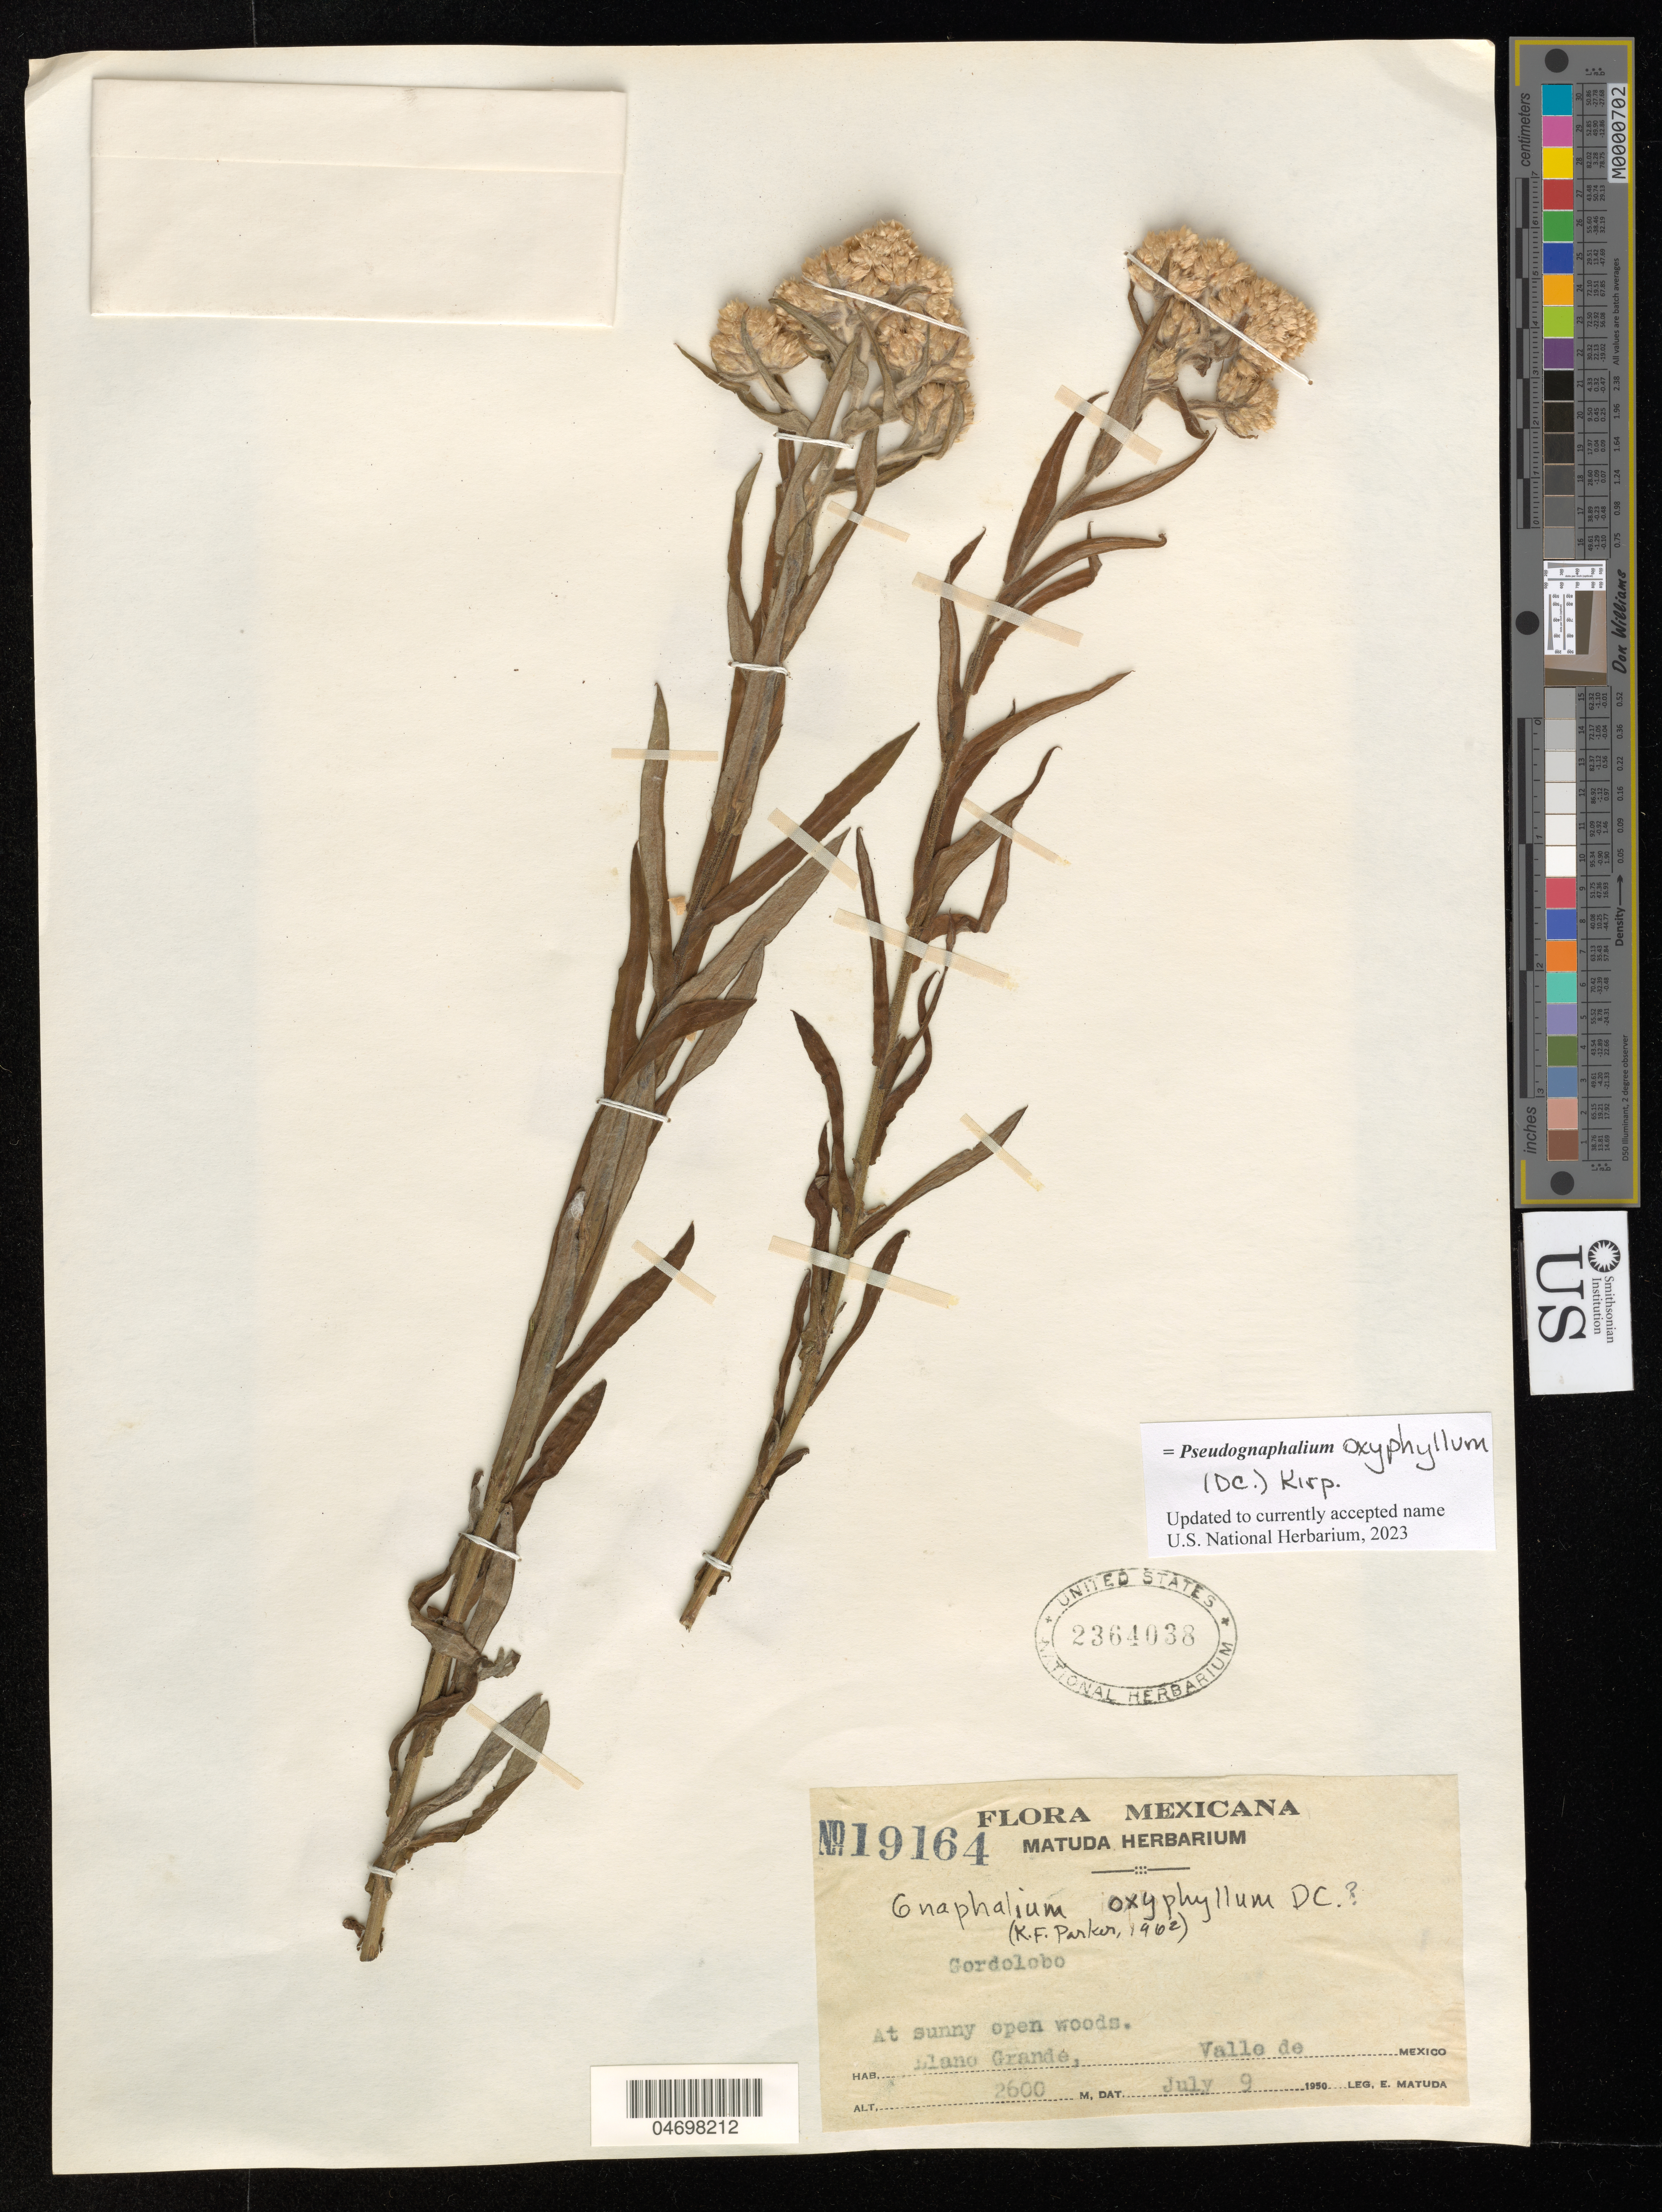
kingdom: Plantae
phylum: Tracheophyta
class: Magnoliopsida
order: Asterales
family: Asteraceae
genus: Pseudognaphalium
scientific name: Pseudognaphalium oxyphyllum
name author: (DC.) Kirp.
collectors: E. Matuda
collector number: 19164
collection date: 1950-07-09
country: Mexico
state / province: México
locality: Llano Grande; Valle de Mexico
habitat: At sunny open woods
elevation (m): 2600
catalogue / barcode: US 2364038